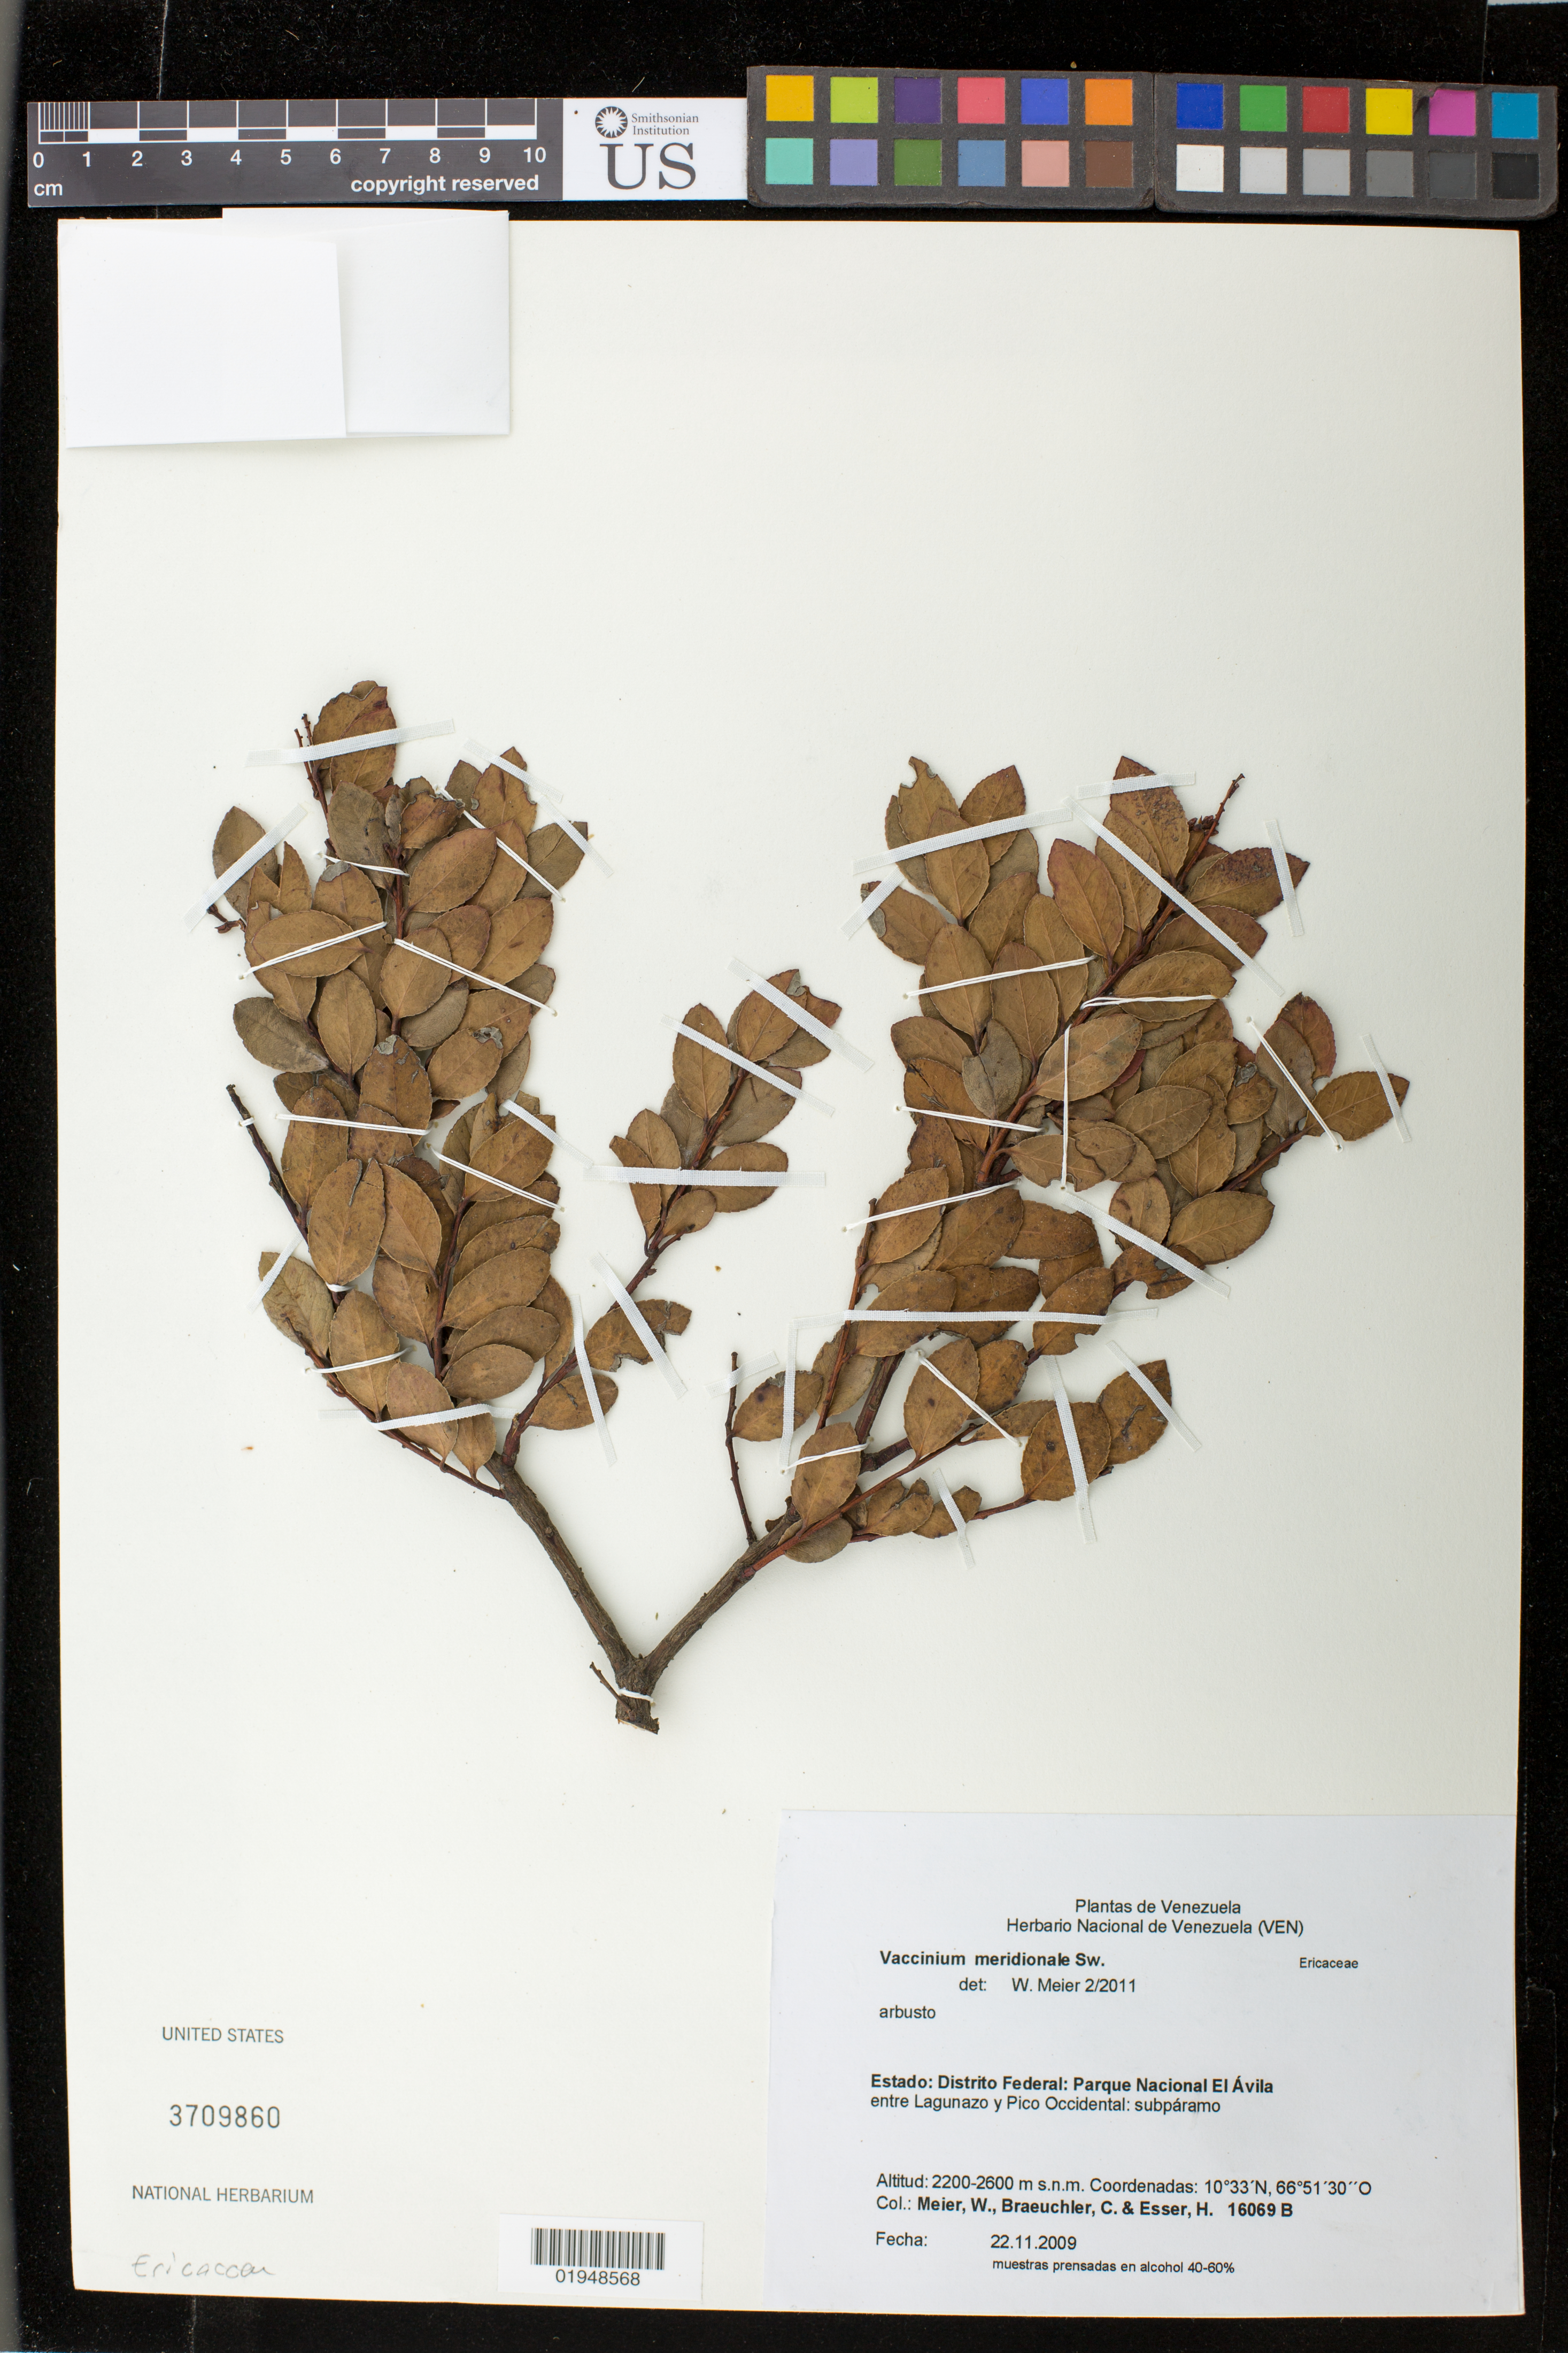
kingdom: Plantae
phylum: Tracheophyta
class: Magnoliopsida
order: Ericales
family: Ericaceae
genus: Vaccinium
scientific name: Vaccinium meridionale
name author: Sw.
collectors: W. Meier, C. Braeuchler & H. Esser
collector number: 16069 B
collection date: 2009-11-22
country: Venezuela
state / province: Miranda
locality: Parque Nacional El Avila entre Lagunazo: y Pico Occidental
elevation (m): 2200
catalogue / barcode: US 3709860